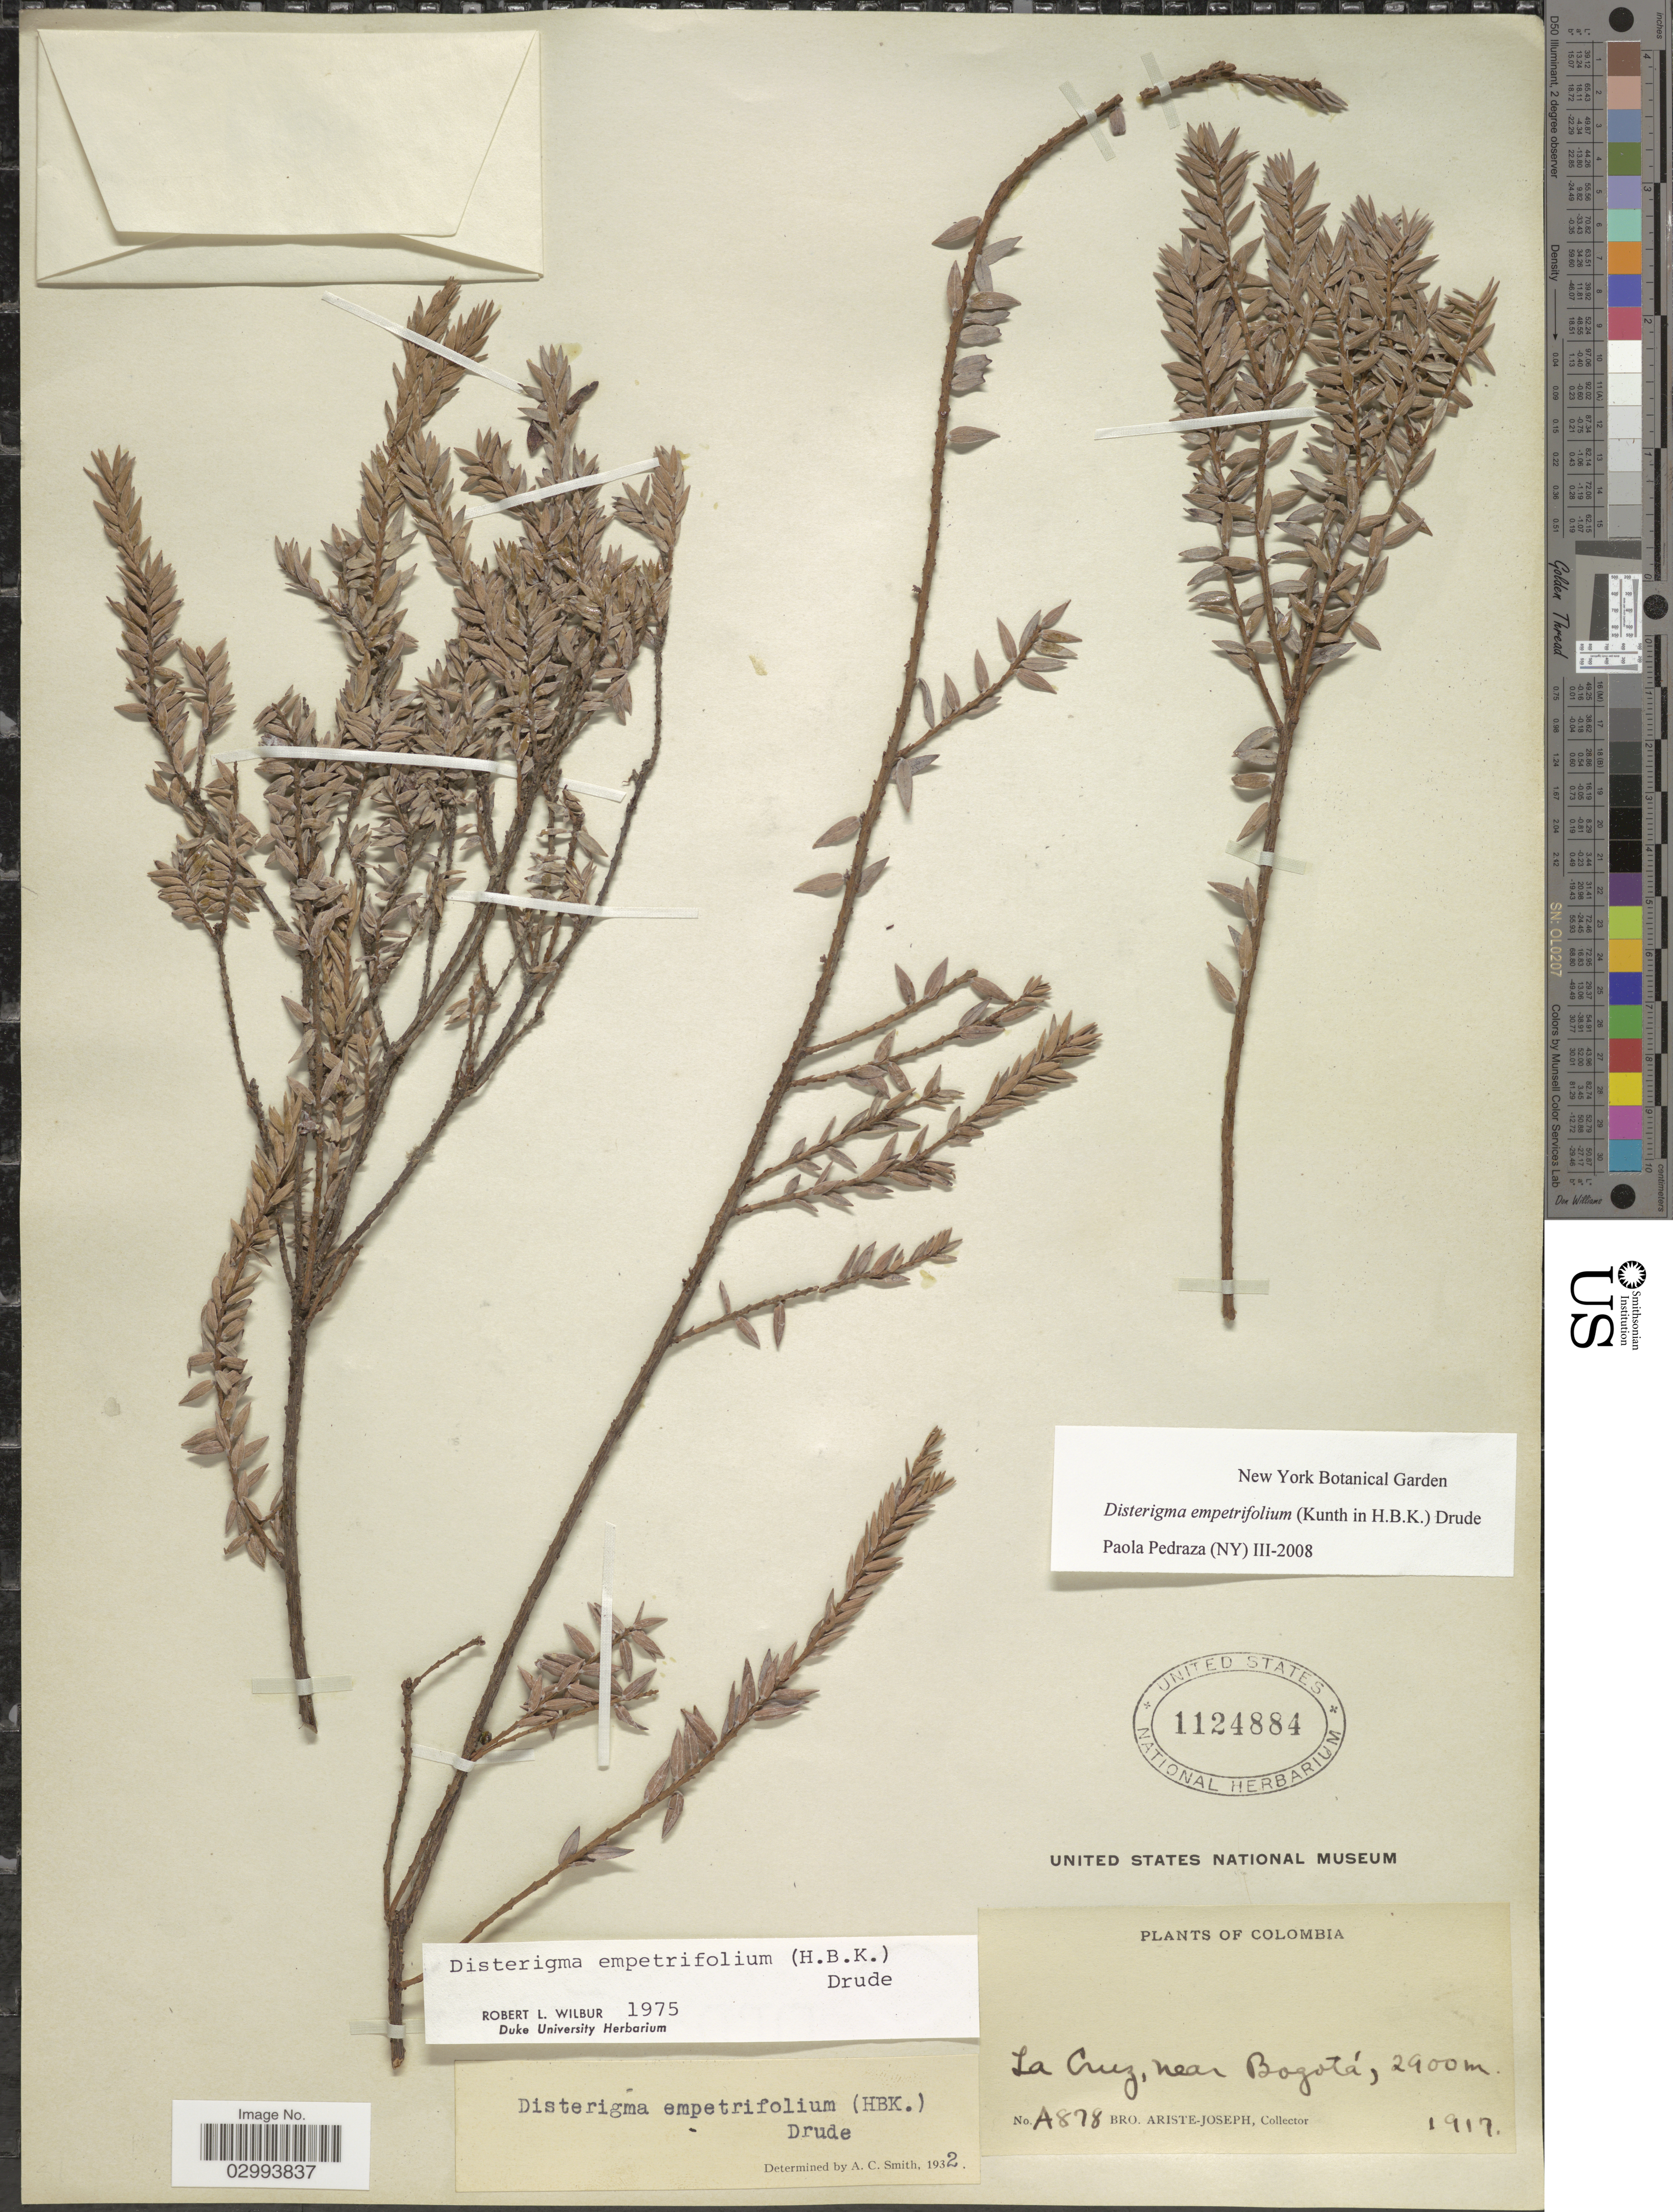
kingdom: Plantae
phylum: Tracheophyta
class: Magnoliopsida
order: Ericales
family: Ericaceae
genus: Disterigma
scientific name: Disterigma empetrifolium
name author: (Kunth) Drude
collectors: Bro. Ariste-Joseph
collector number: A878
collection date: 1917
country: Colombia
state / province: Bogota D.C.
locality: La Cruz, near Bogotá.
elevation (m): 2900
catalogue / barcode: US 1124884